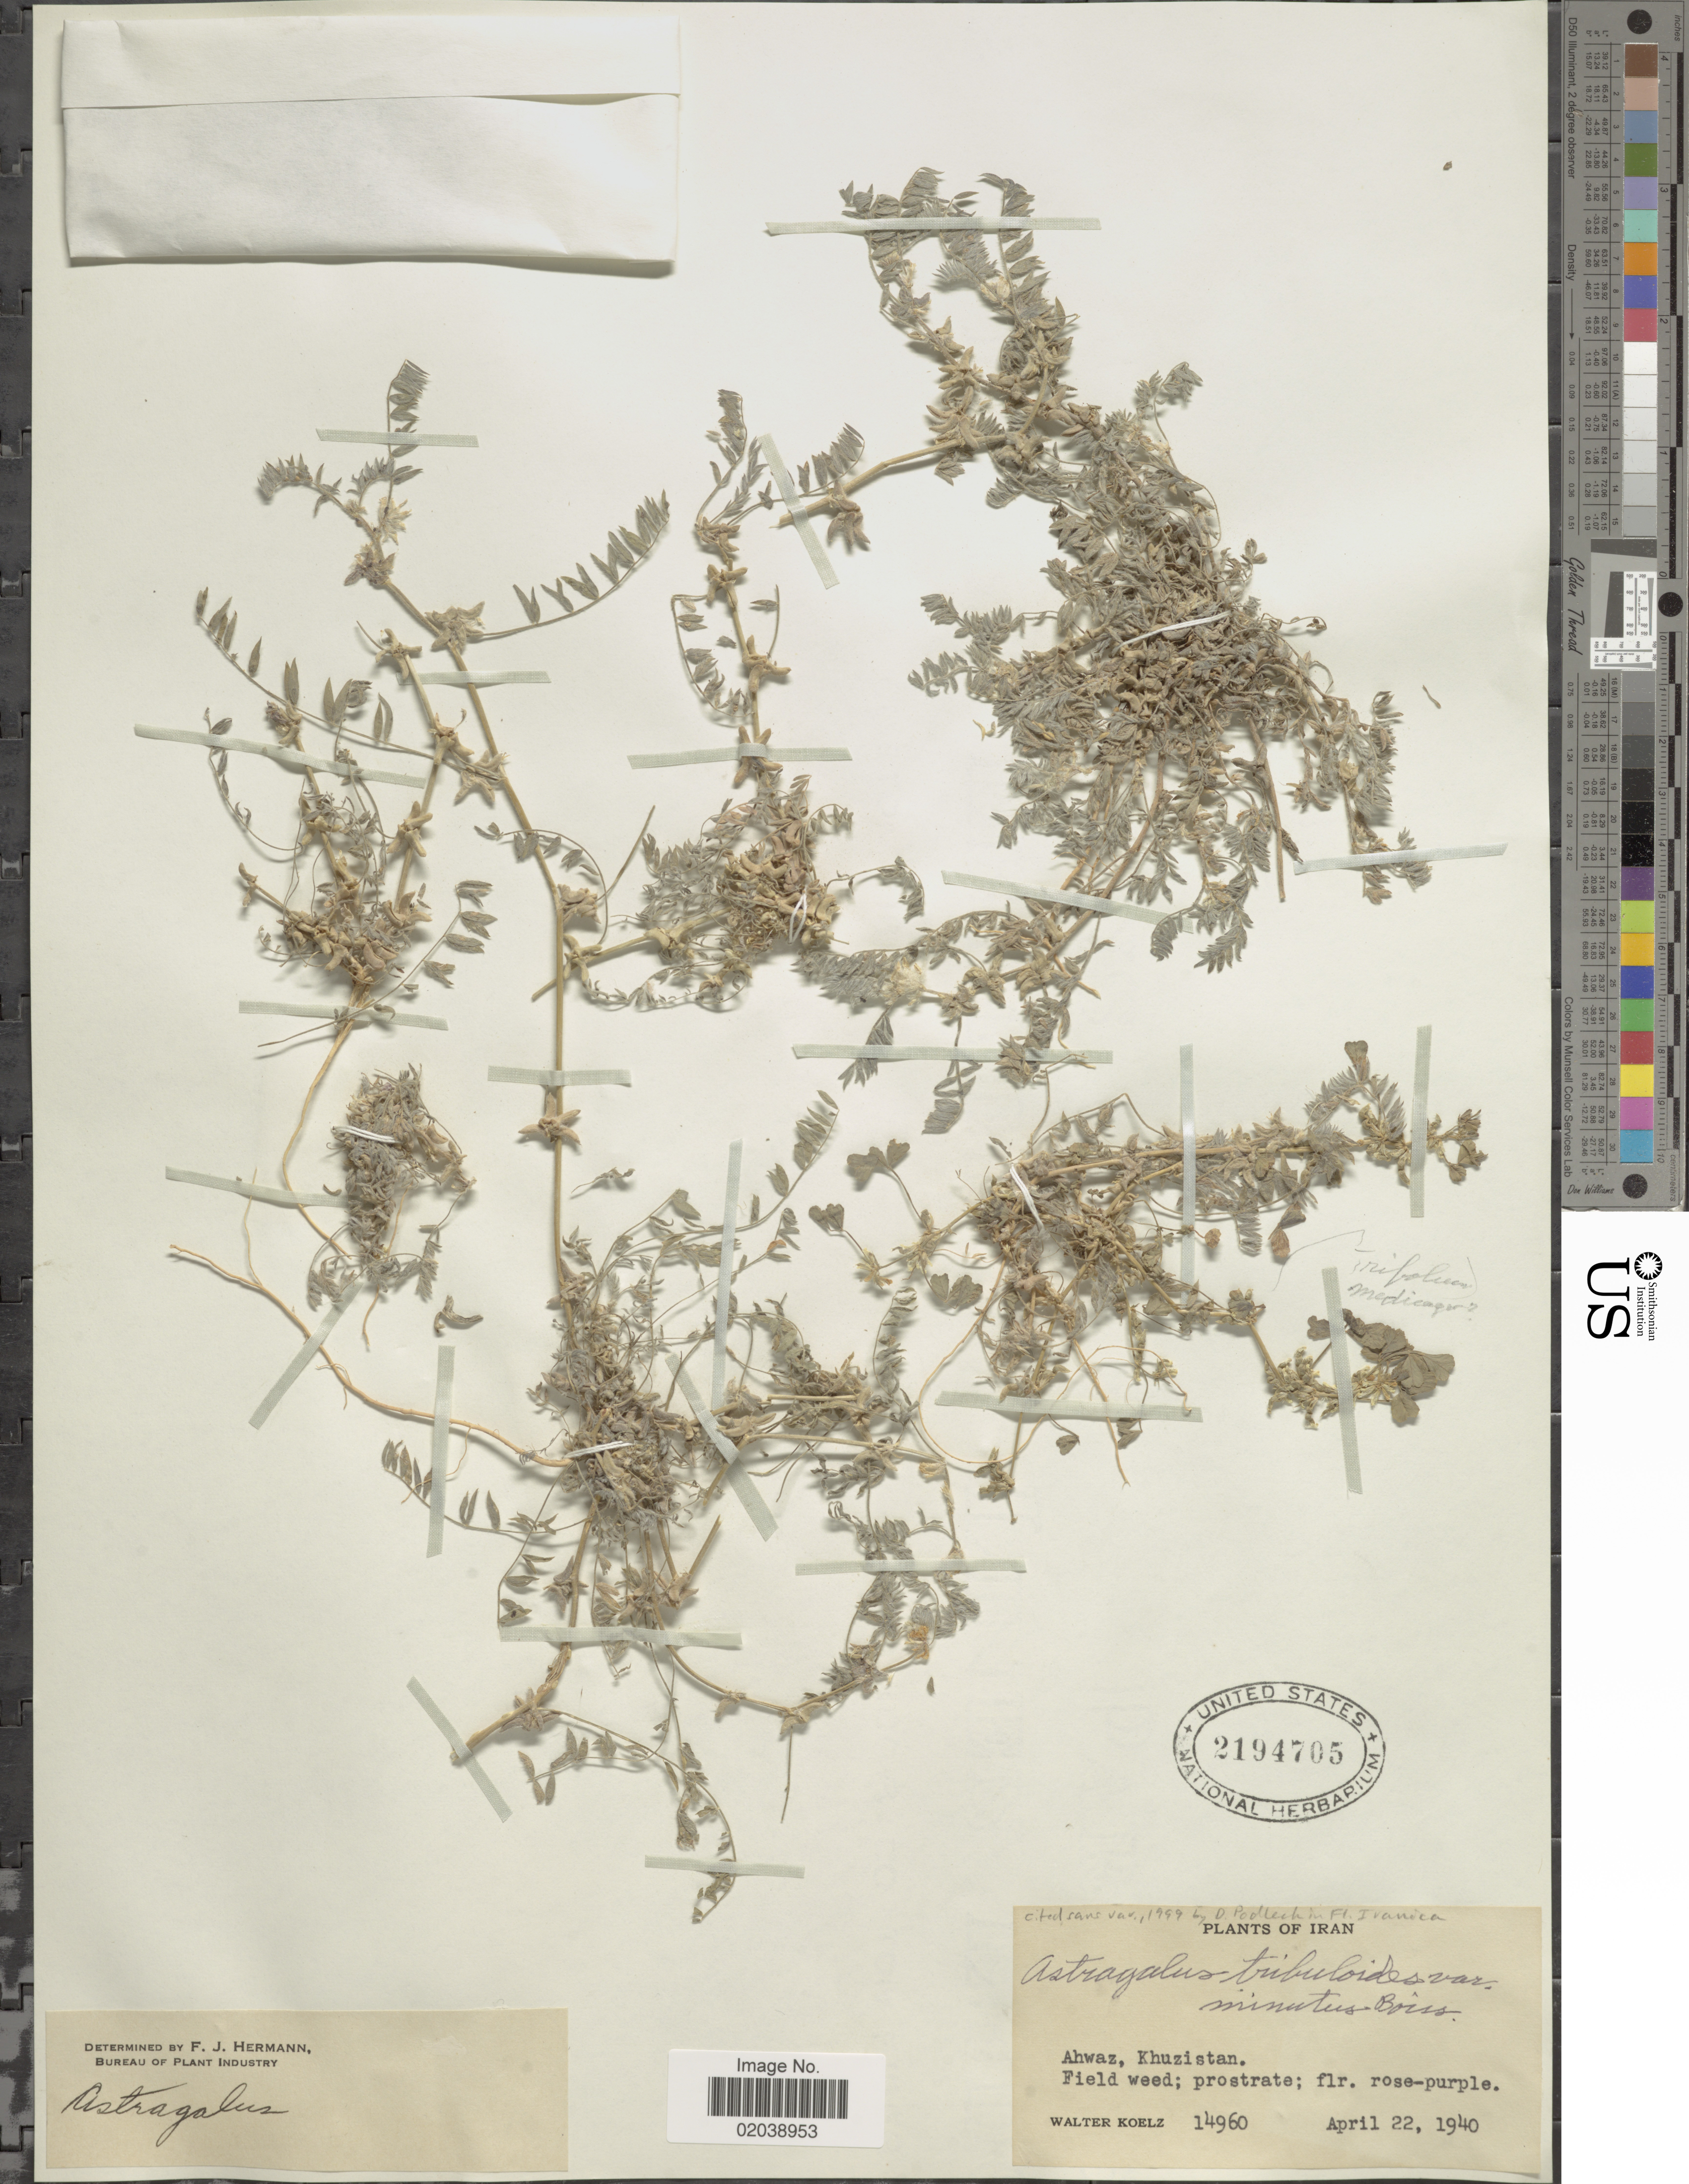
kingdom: Plantae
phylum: Tracheophyta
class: Magnoliopsida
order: Fabales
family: Fabaceae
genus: Astragalus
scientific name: Astragalus tribuloides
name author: Delile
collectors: W. N. Koelz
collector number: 14960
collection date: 1940-04-22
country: Iran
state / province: Khuzestan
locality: Ahwaz, Khuzistan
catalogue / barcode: US 2194705